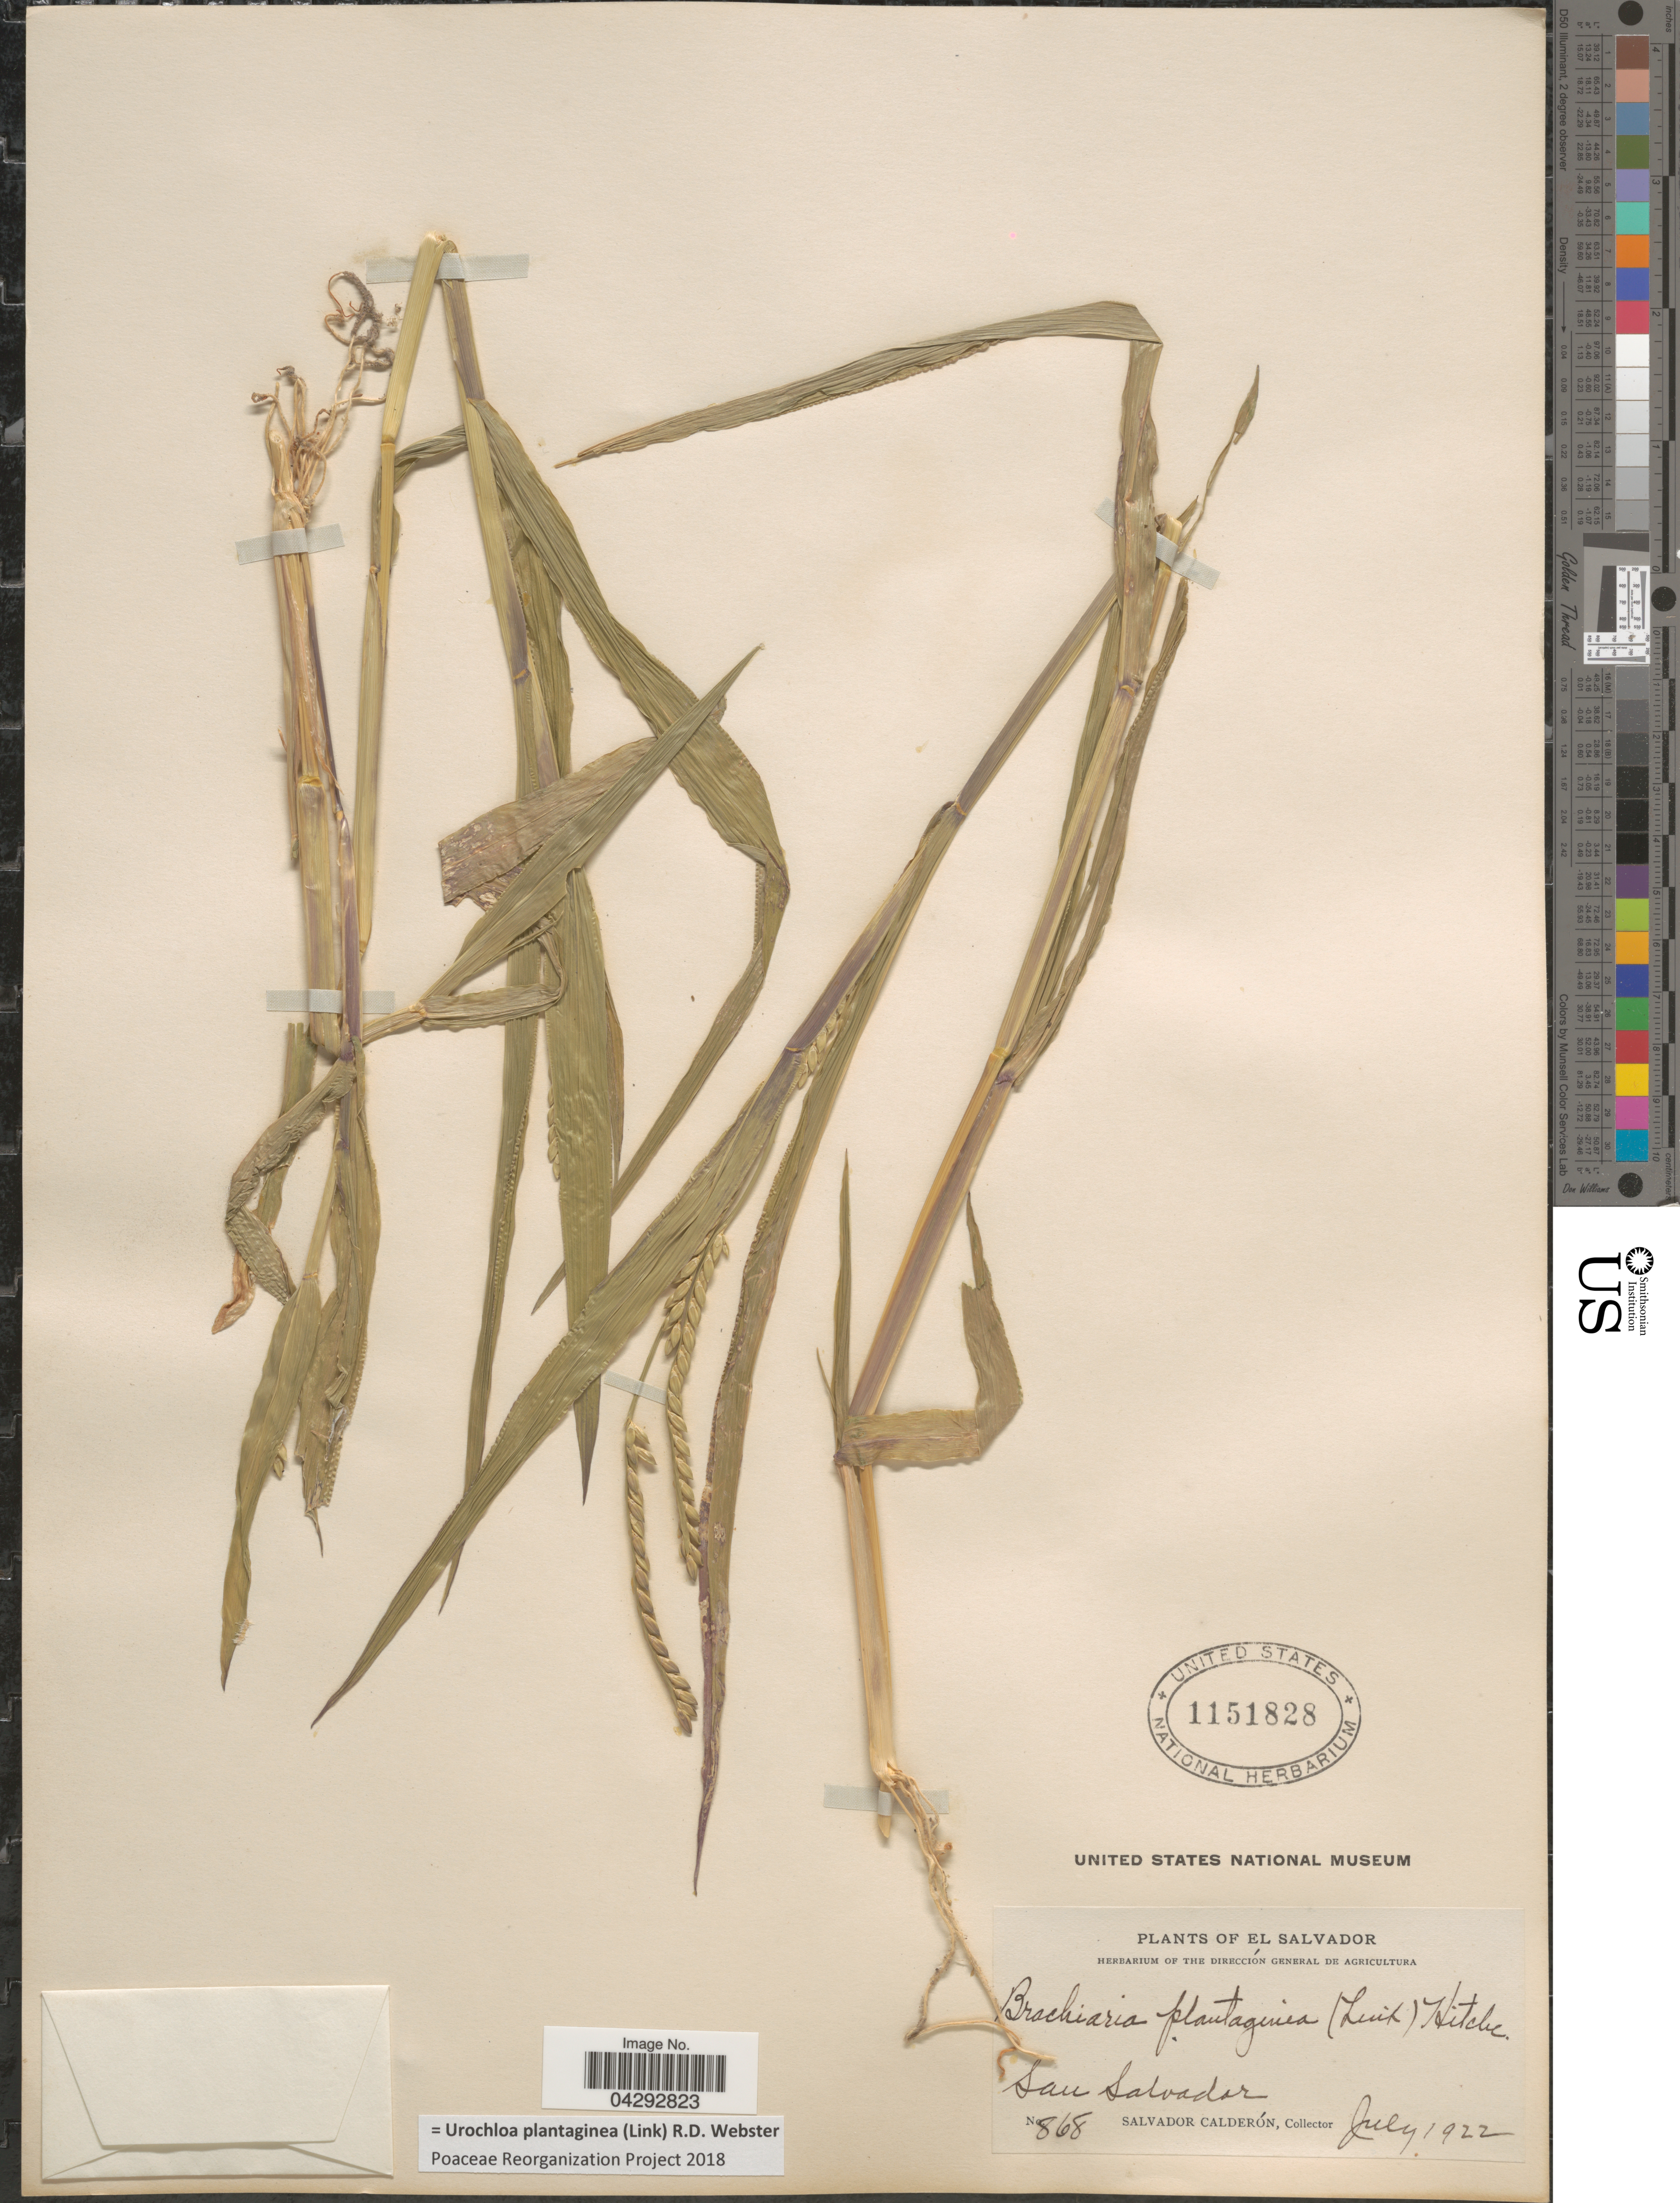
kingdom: Plantae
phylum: Tracheophyta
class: Liliopsida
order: Poales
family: Poaceae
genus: Urochloa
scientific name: Urochloa plantaginea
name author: (Link) R.D. Webster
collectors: S. Calderón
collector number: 868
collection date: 1922-07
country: El Salvador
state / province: San Salvador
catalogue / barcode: US 1151828